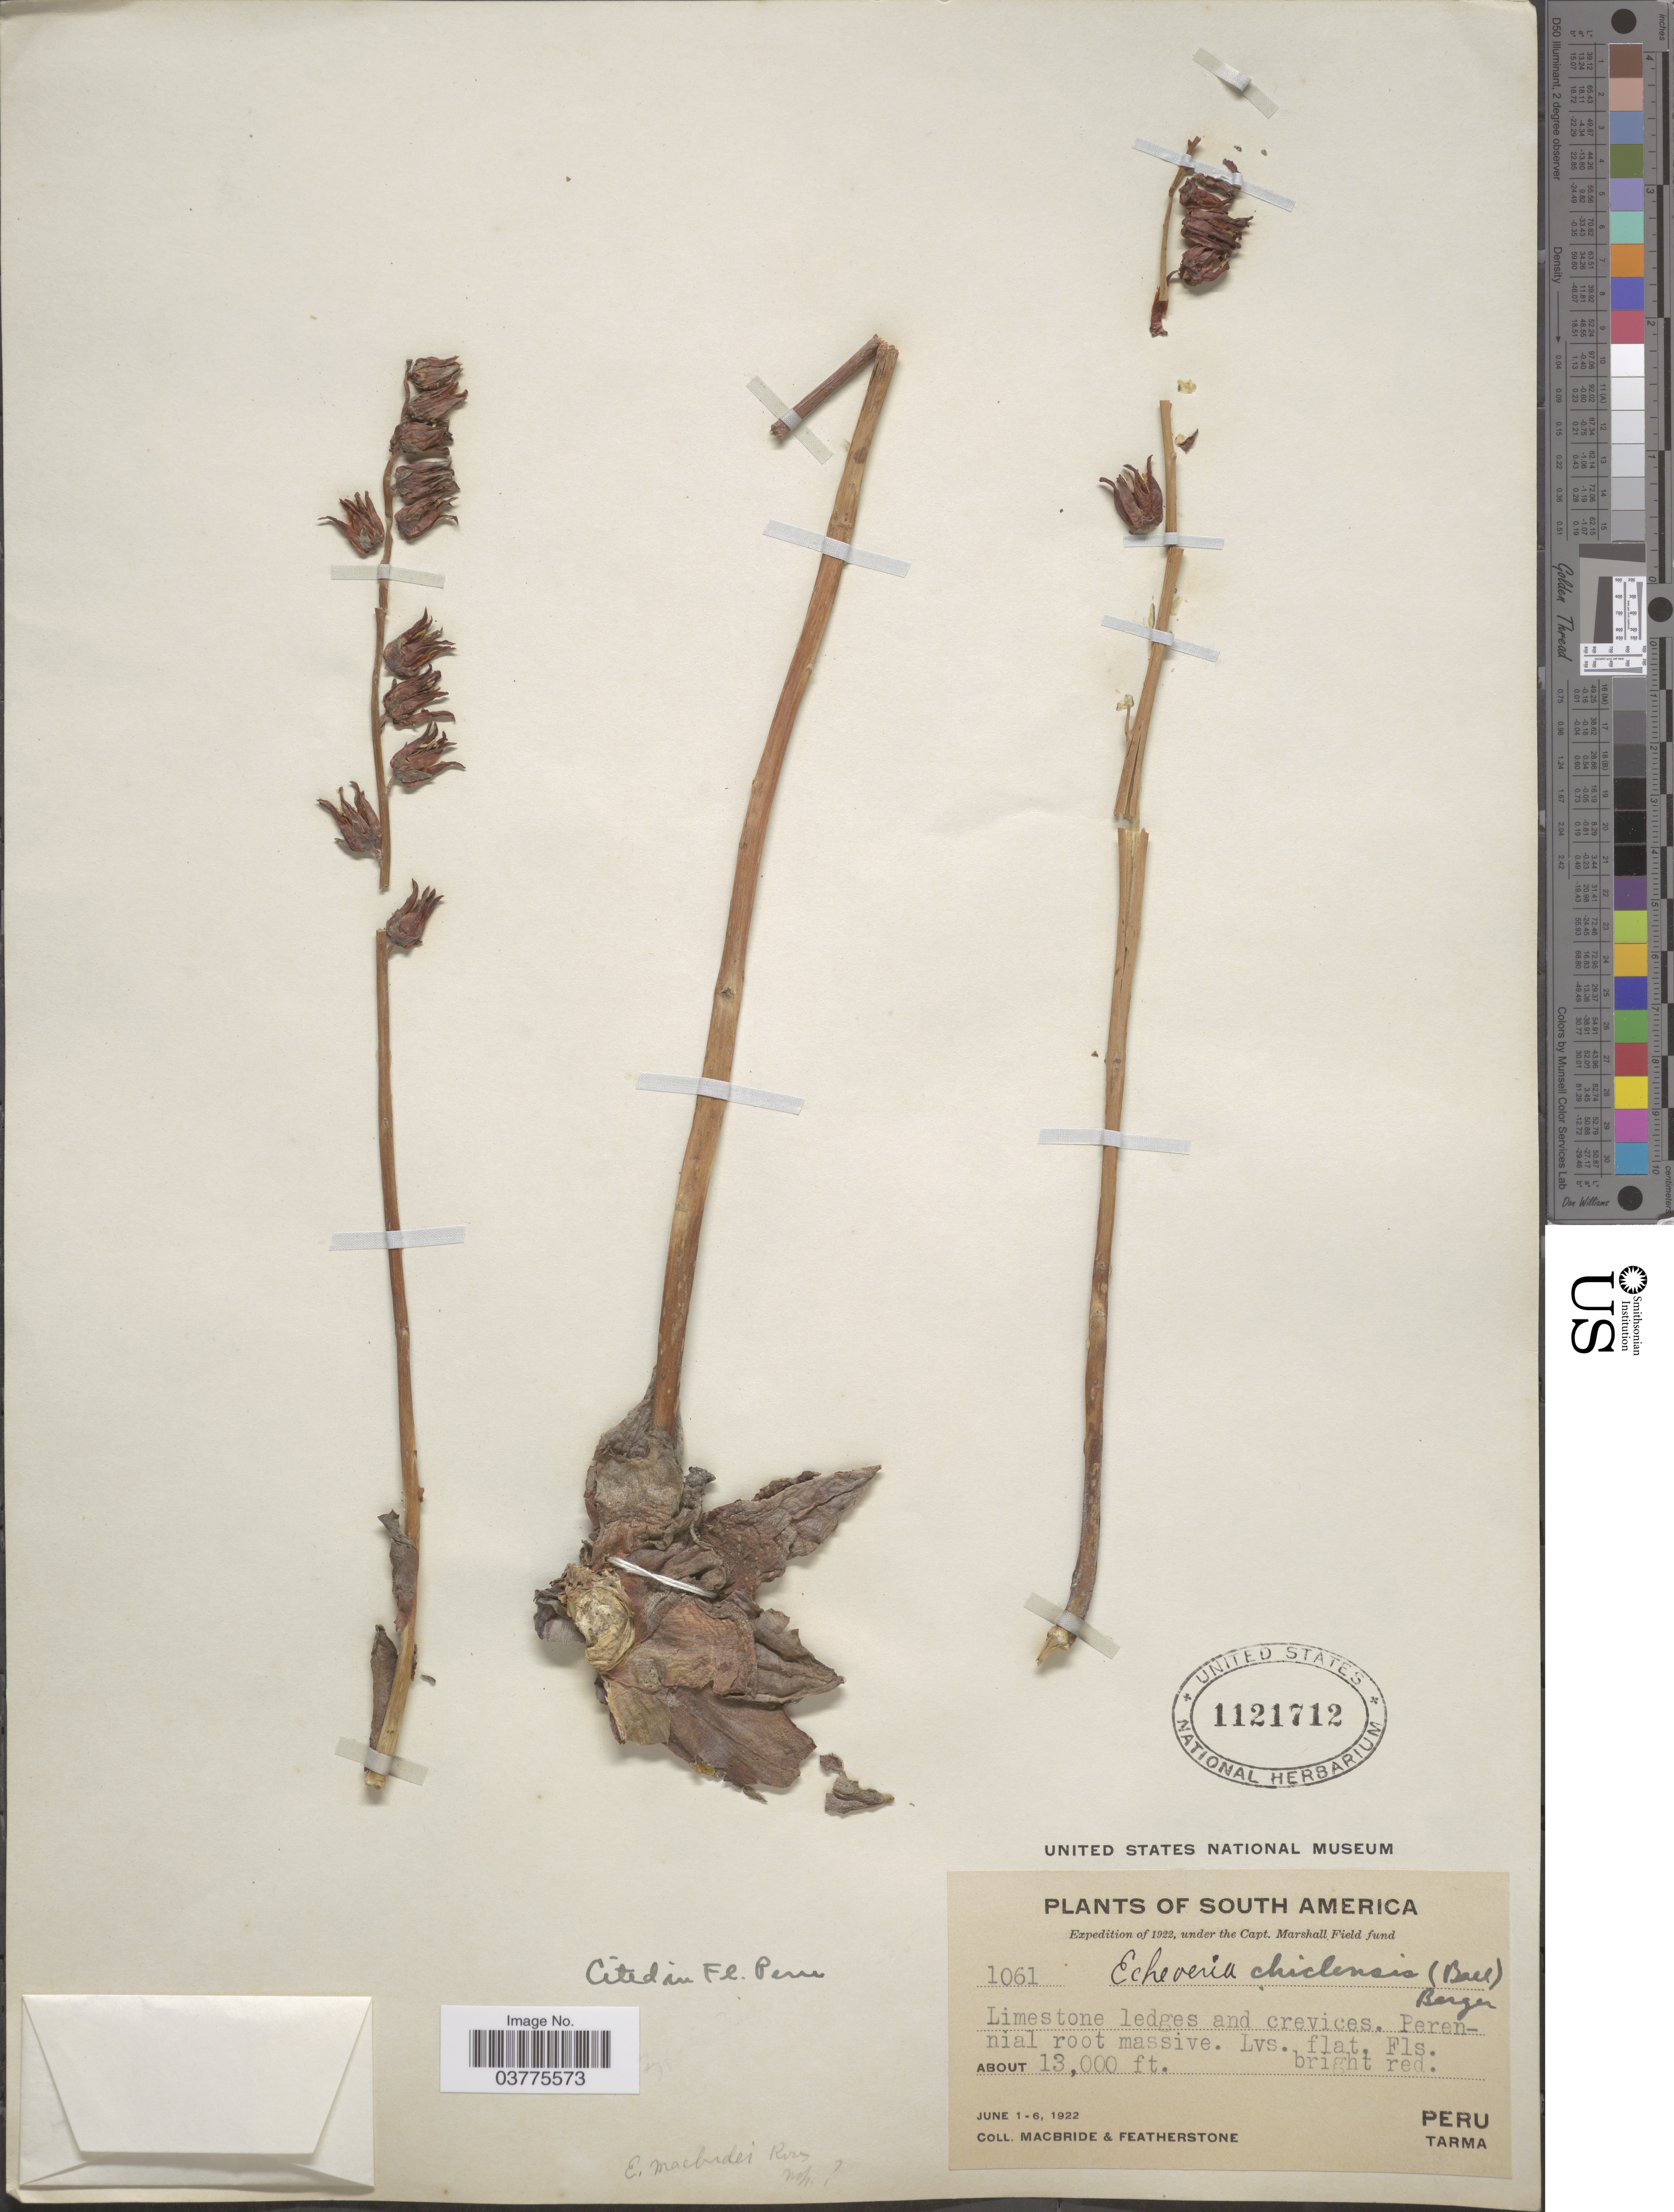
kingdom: Plantae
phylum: Tracheophyta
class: Magnoliopsida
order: Saxifragales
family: Crassulaceae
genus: Echeveria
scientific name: Echeveria andicola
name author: Pino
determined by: Pino, Guillermo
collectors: Macbride, -- & -. Featherstone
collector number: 1061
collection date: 1922-06-01/1922-06-06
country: Peru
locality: Tarma.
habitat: Limestone ledges and crevices.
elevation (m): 3962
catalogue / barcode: US 1121712